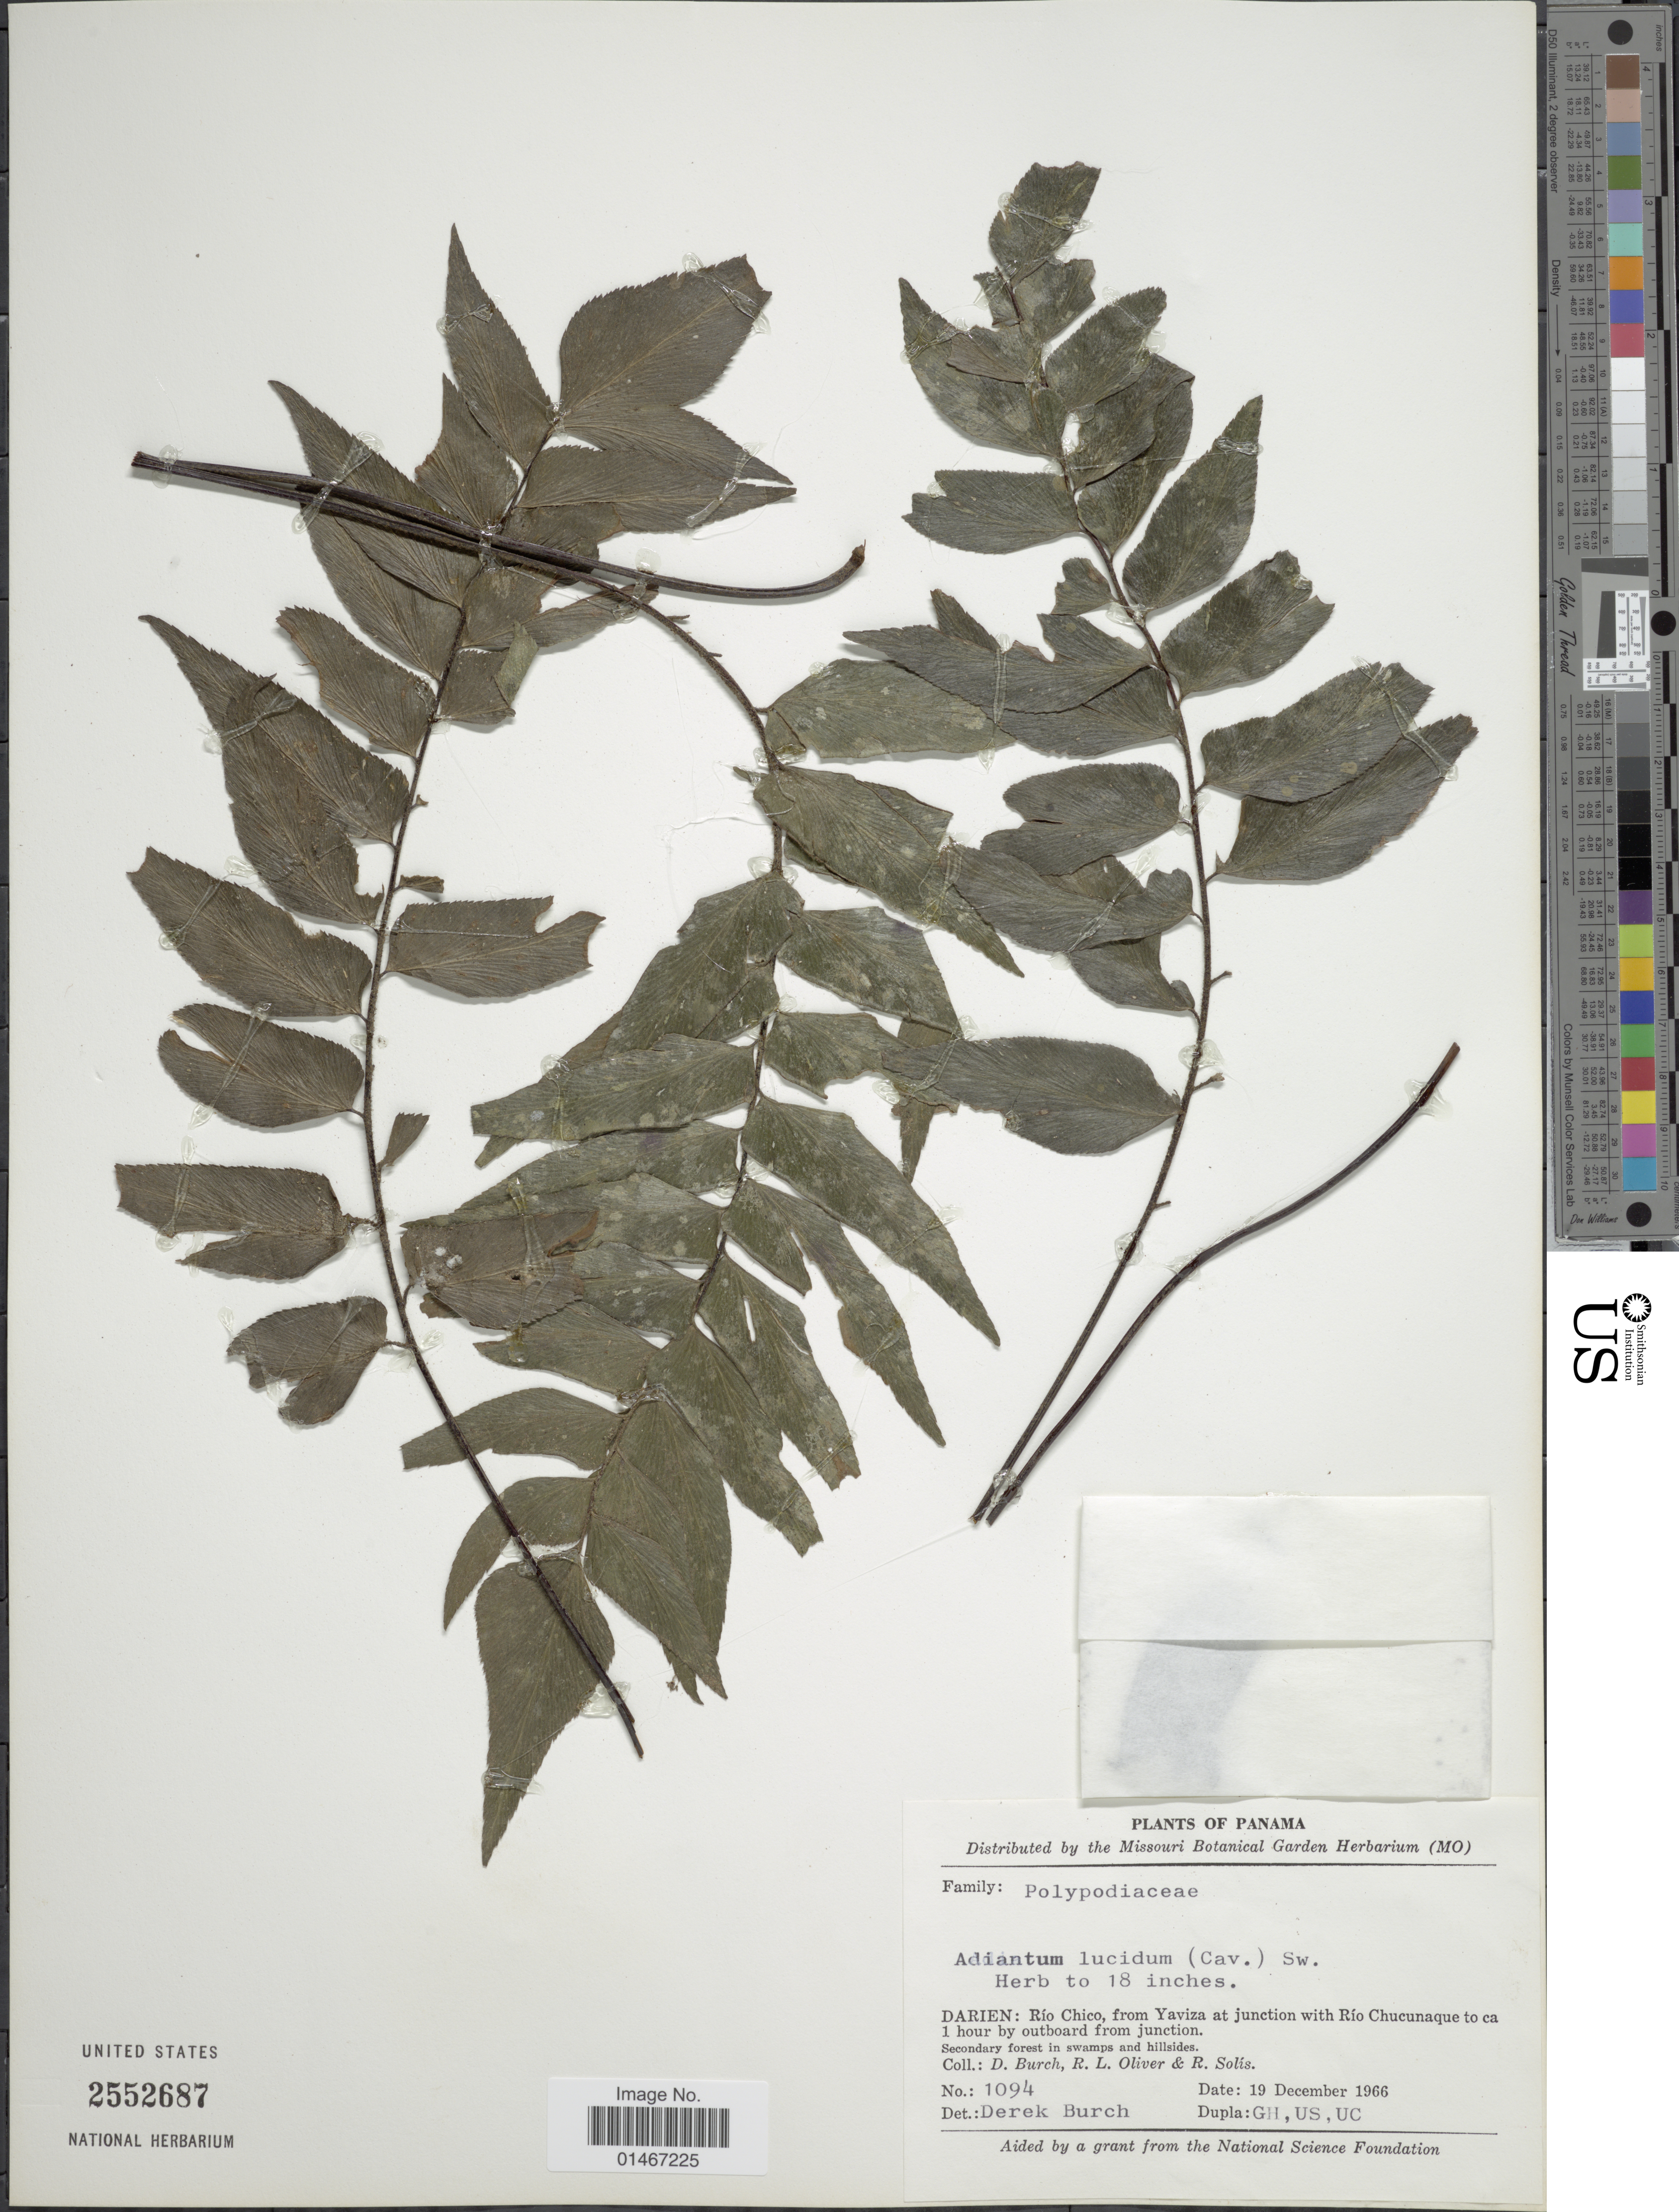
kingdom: Plantae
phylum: Tracheophyta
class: Polypodiopsida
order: Polypodiales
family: Pteridaceae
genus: Adiantum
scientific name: Adiantum lucidum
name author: (Cav.) Sw.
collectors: D. Burch, R. Oliver & R. Solis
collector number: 1094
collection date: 1966-12-19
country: Panama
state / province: Darién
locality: Rio Chico, from Yaviza at junction with Rio Chucunaque to ca 1 hour by outboard from junction.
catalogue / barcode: US 2552687